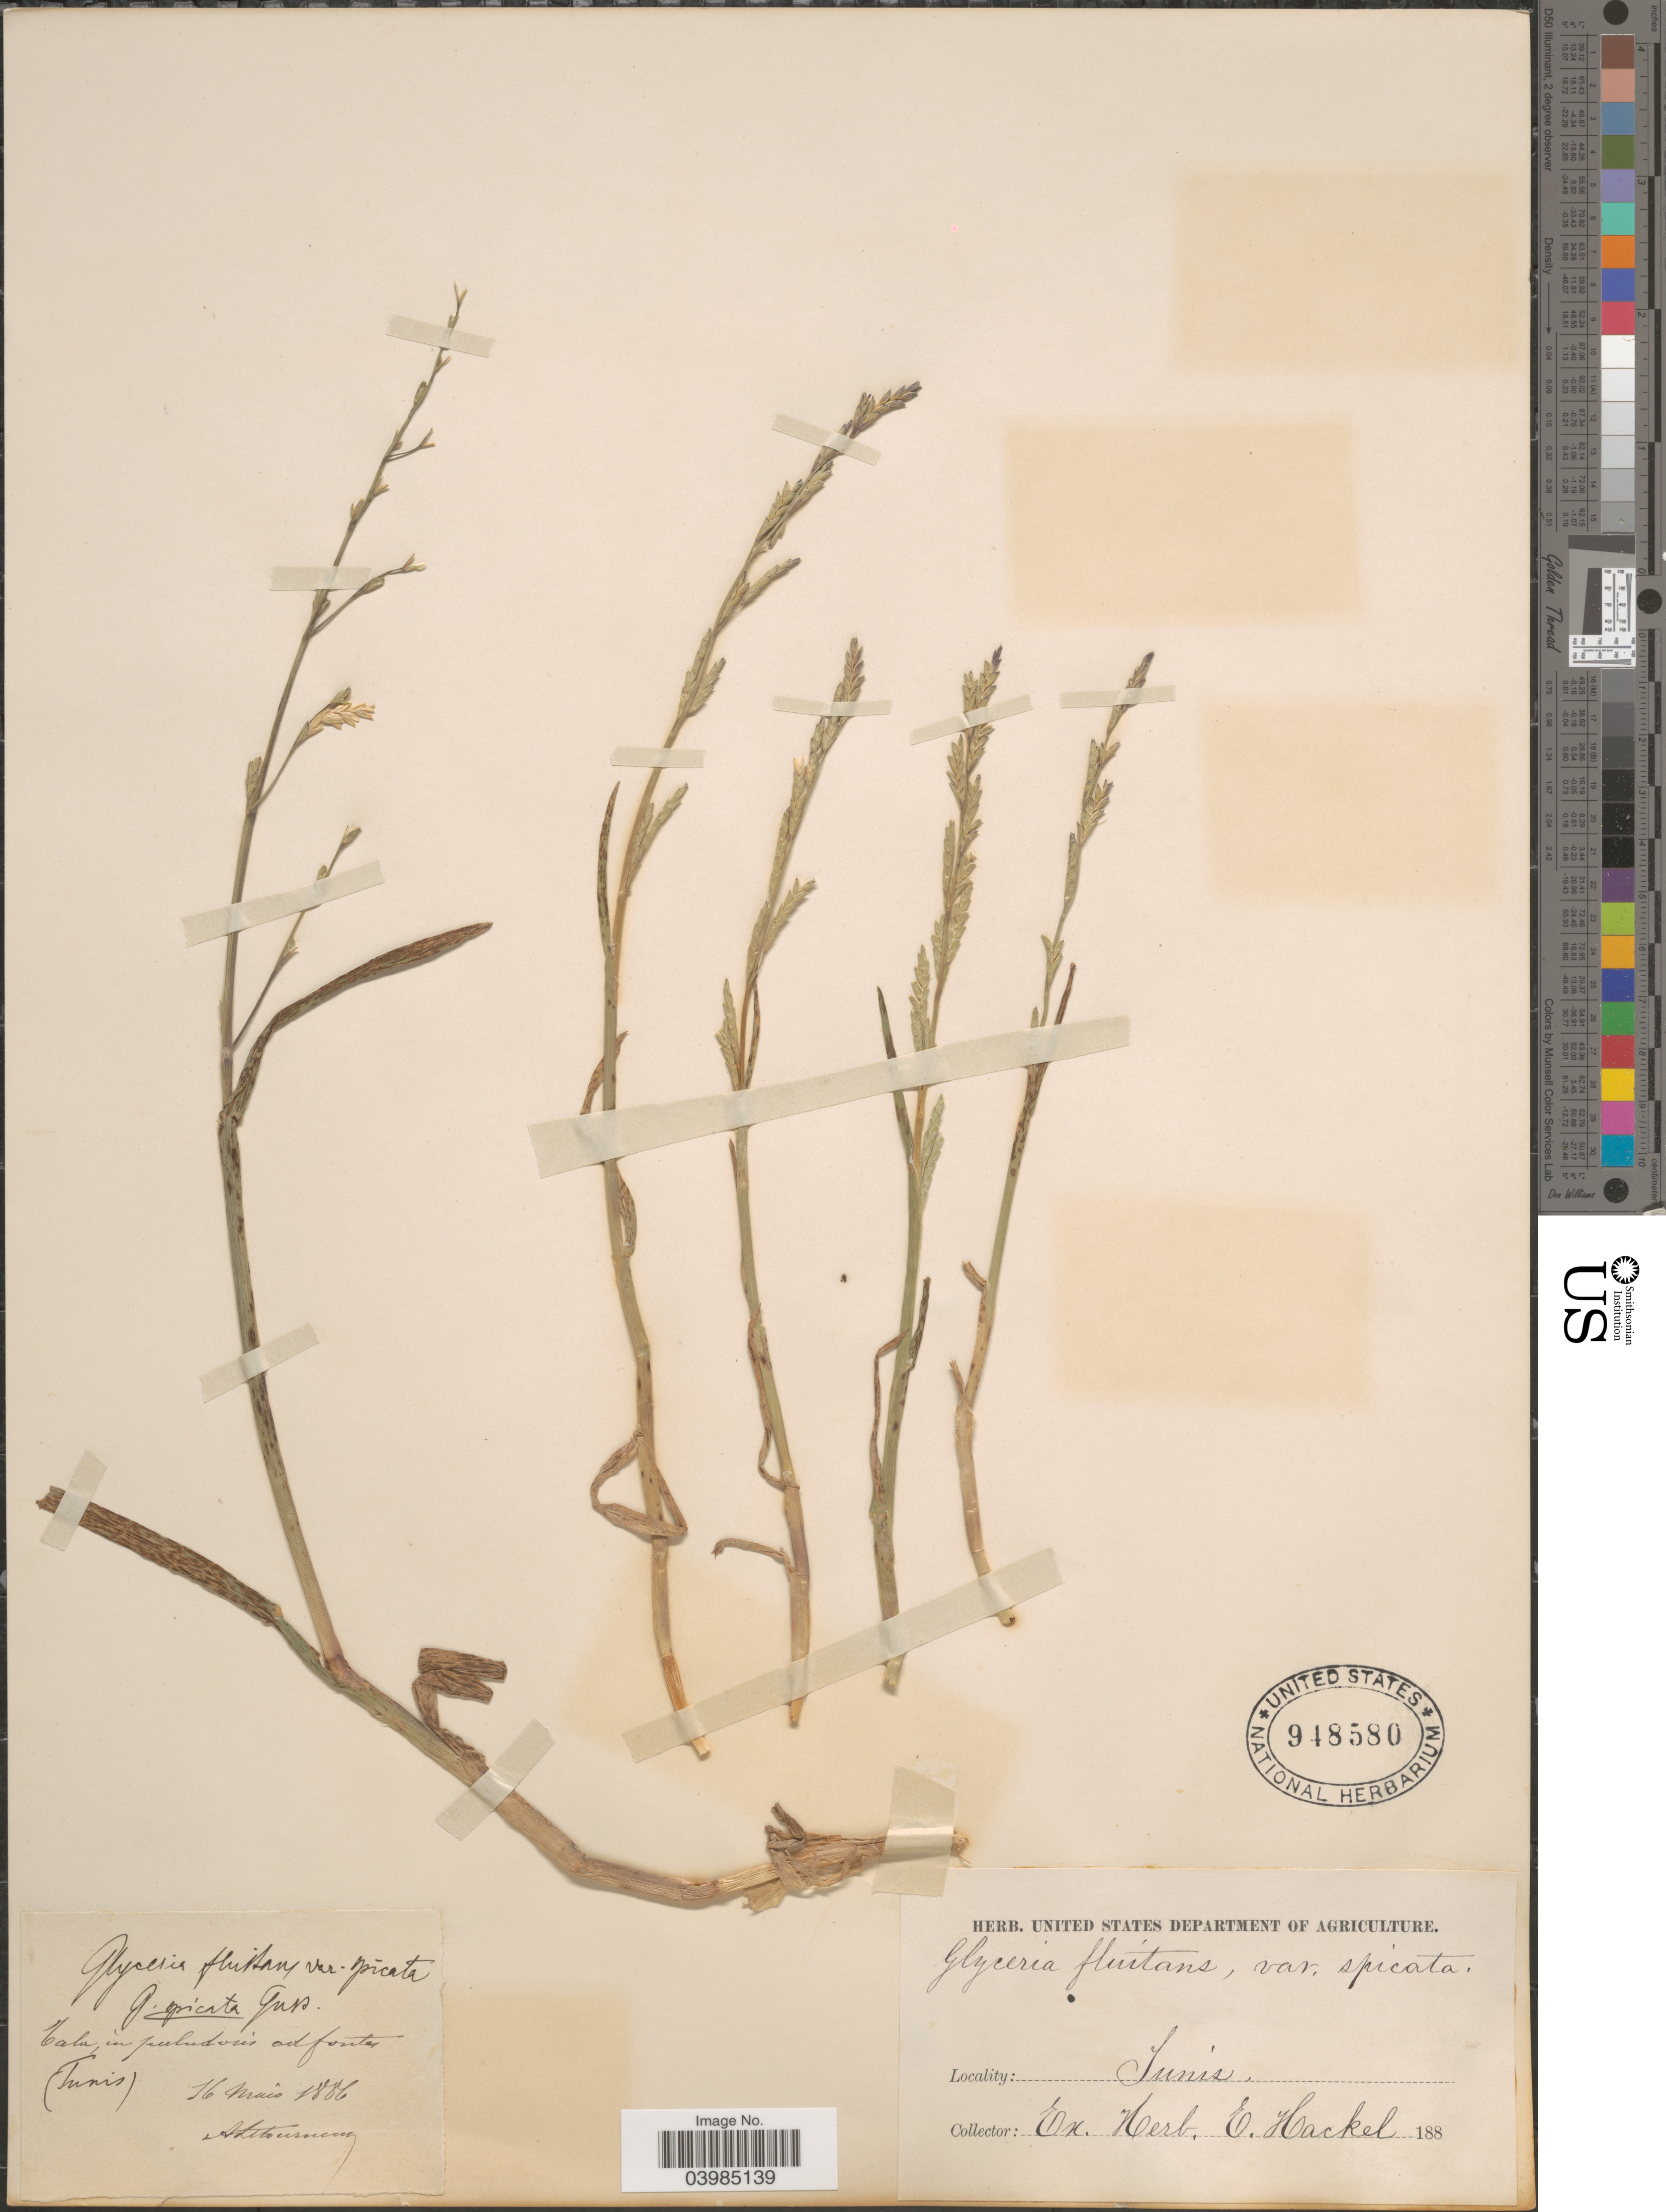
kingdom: Plantae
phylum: Tracheophyta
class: Liliopsida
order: Poales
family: Poaceae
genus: Glyceria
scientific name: Glyceria fluitans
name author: (L.) R. Br.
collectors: A. Letourneux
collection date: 1886-05-16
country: Tunisia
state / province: Tunis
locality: Cala in paludosis ad fontes (Tunis).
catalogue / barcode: US 948580